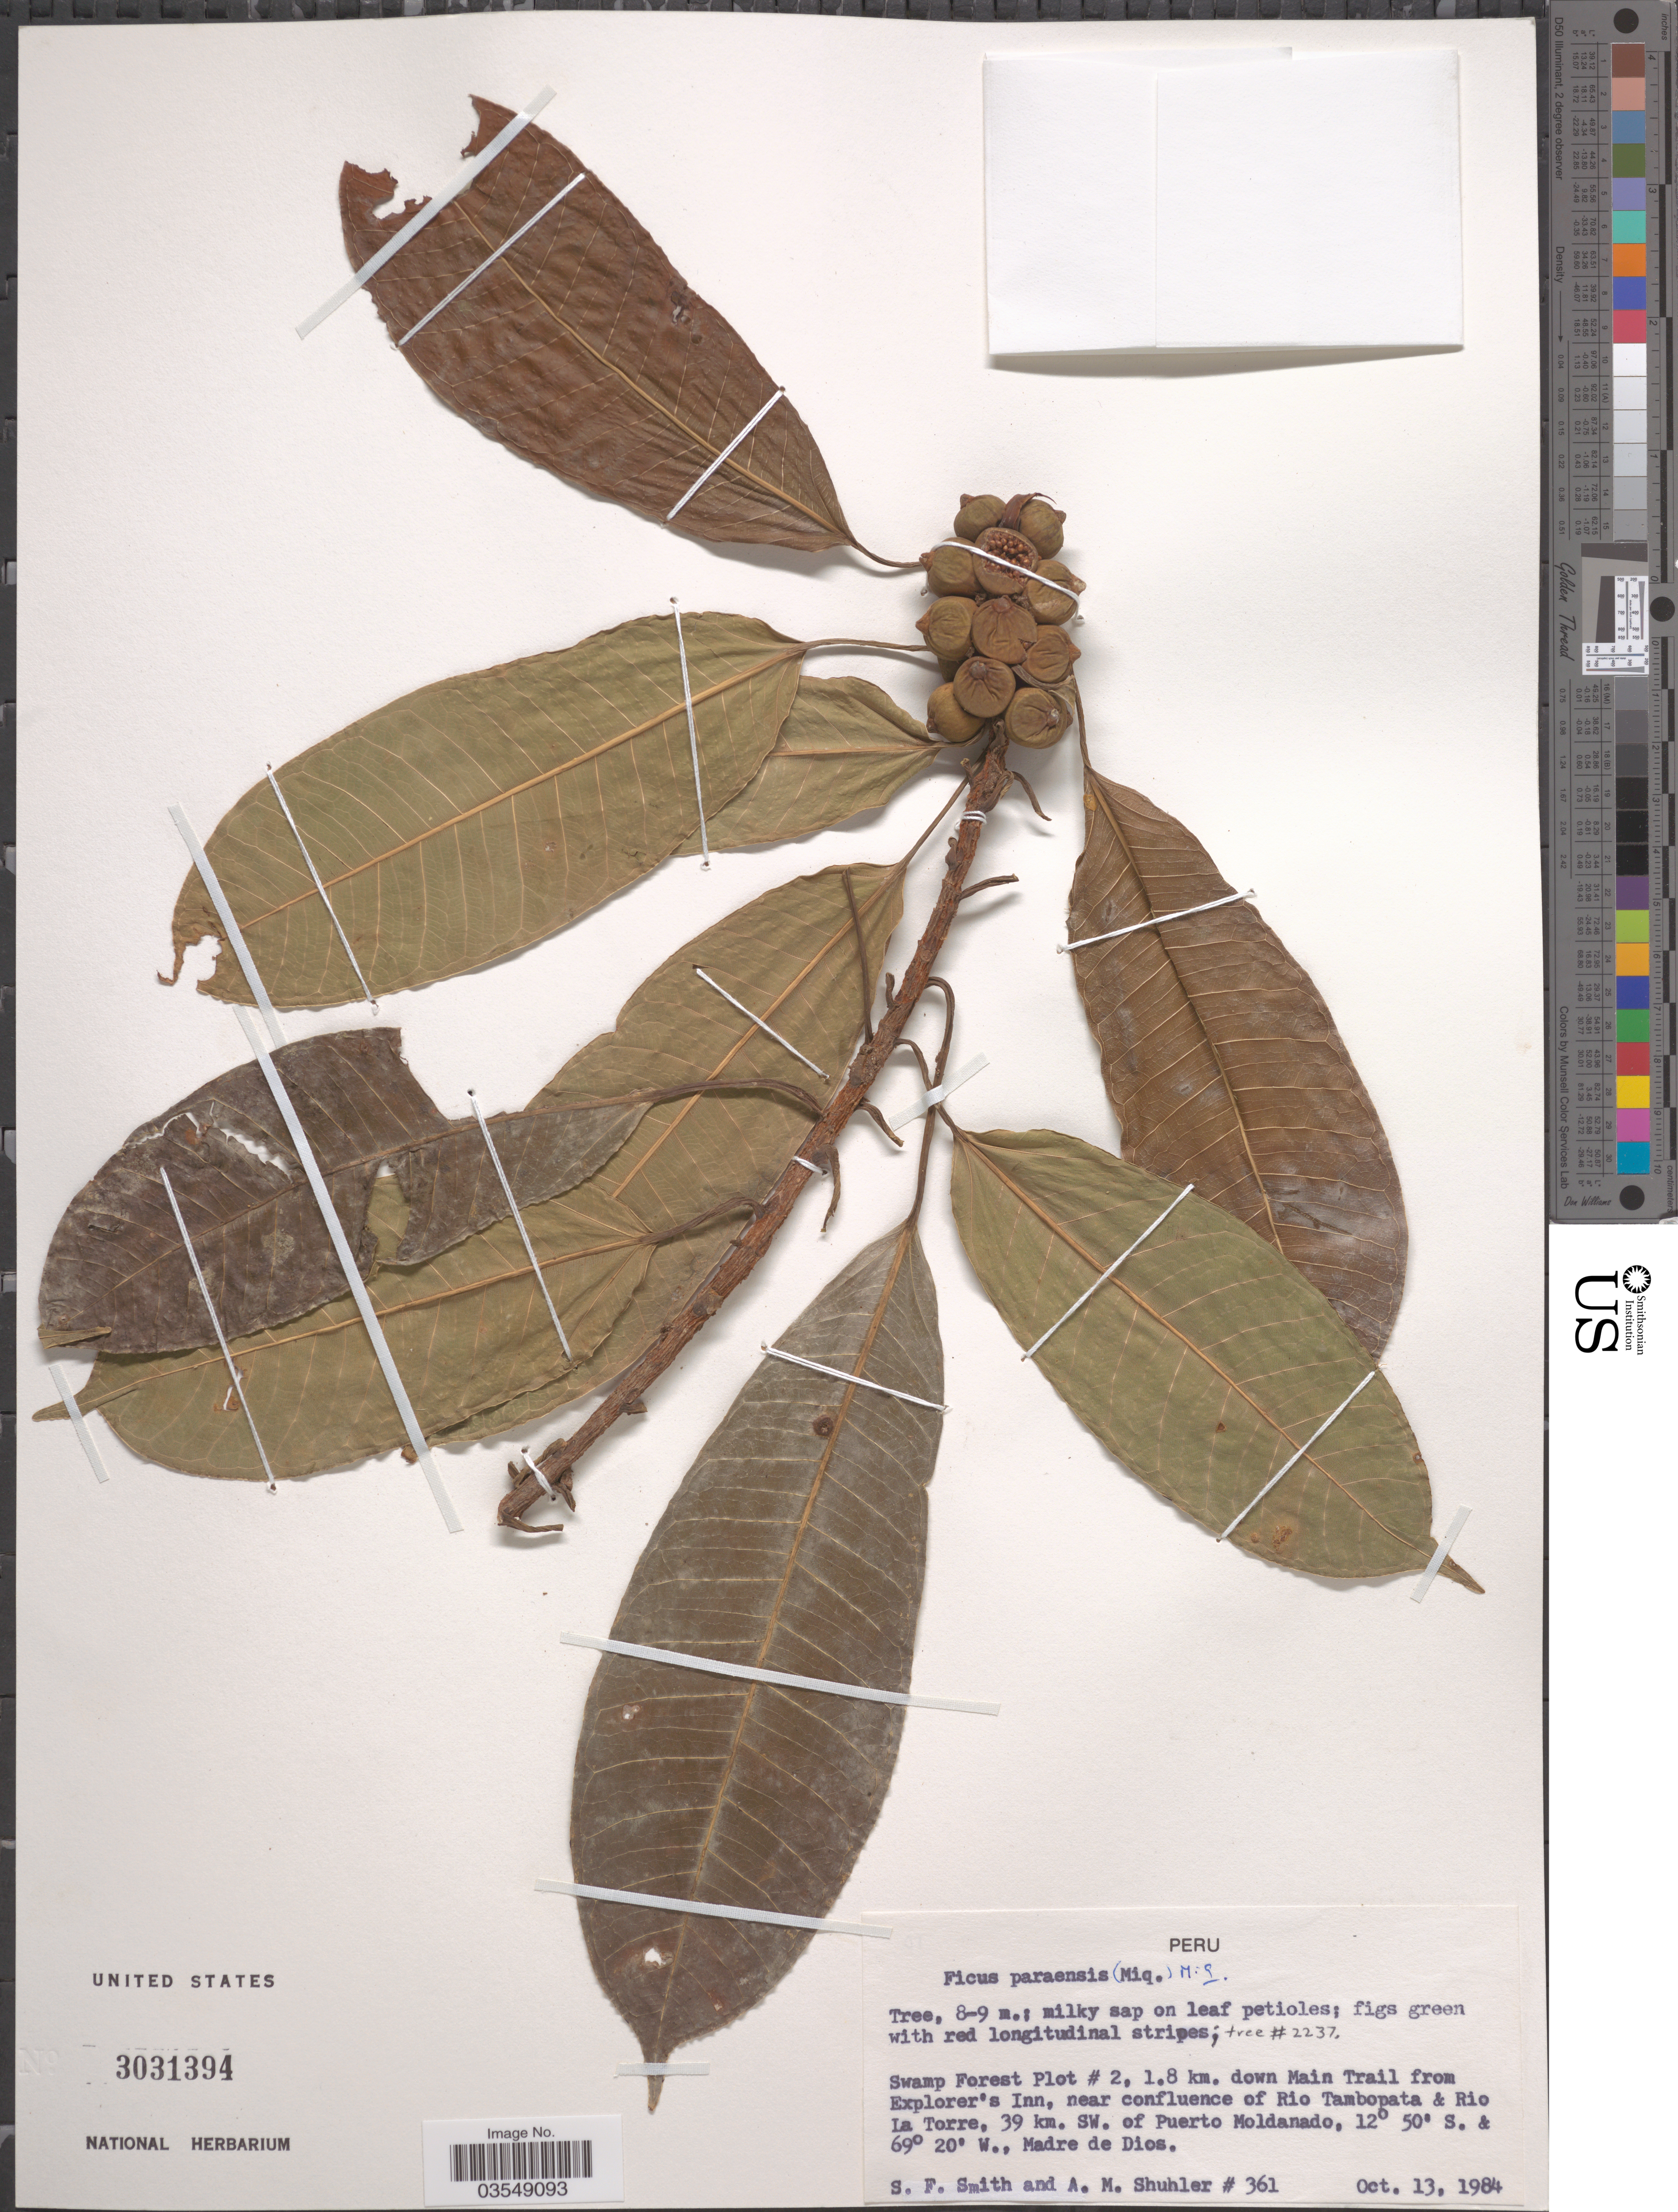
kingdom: Plantae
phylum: Tracheophyta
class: Magnoliopsida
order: Rosales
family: Moraceae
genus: Ficus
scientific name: Ficus paraensis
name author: (Miq.) Miq.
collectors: S.F. Smith & A. Shuhler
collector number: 361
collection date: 1984-10-13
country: Peru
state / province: Madre de Dios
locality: Swamp Forest Plot #2, 1.8 km. down Main Trail from Explorer's Inn, near confluence of Rio Tambopata & Rio La Torre, 39 km. SW. of Puerto Moldanado.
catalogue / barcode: US 3031394